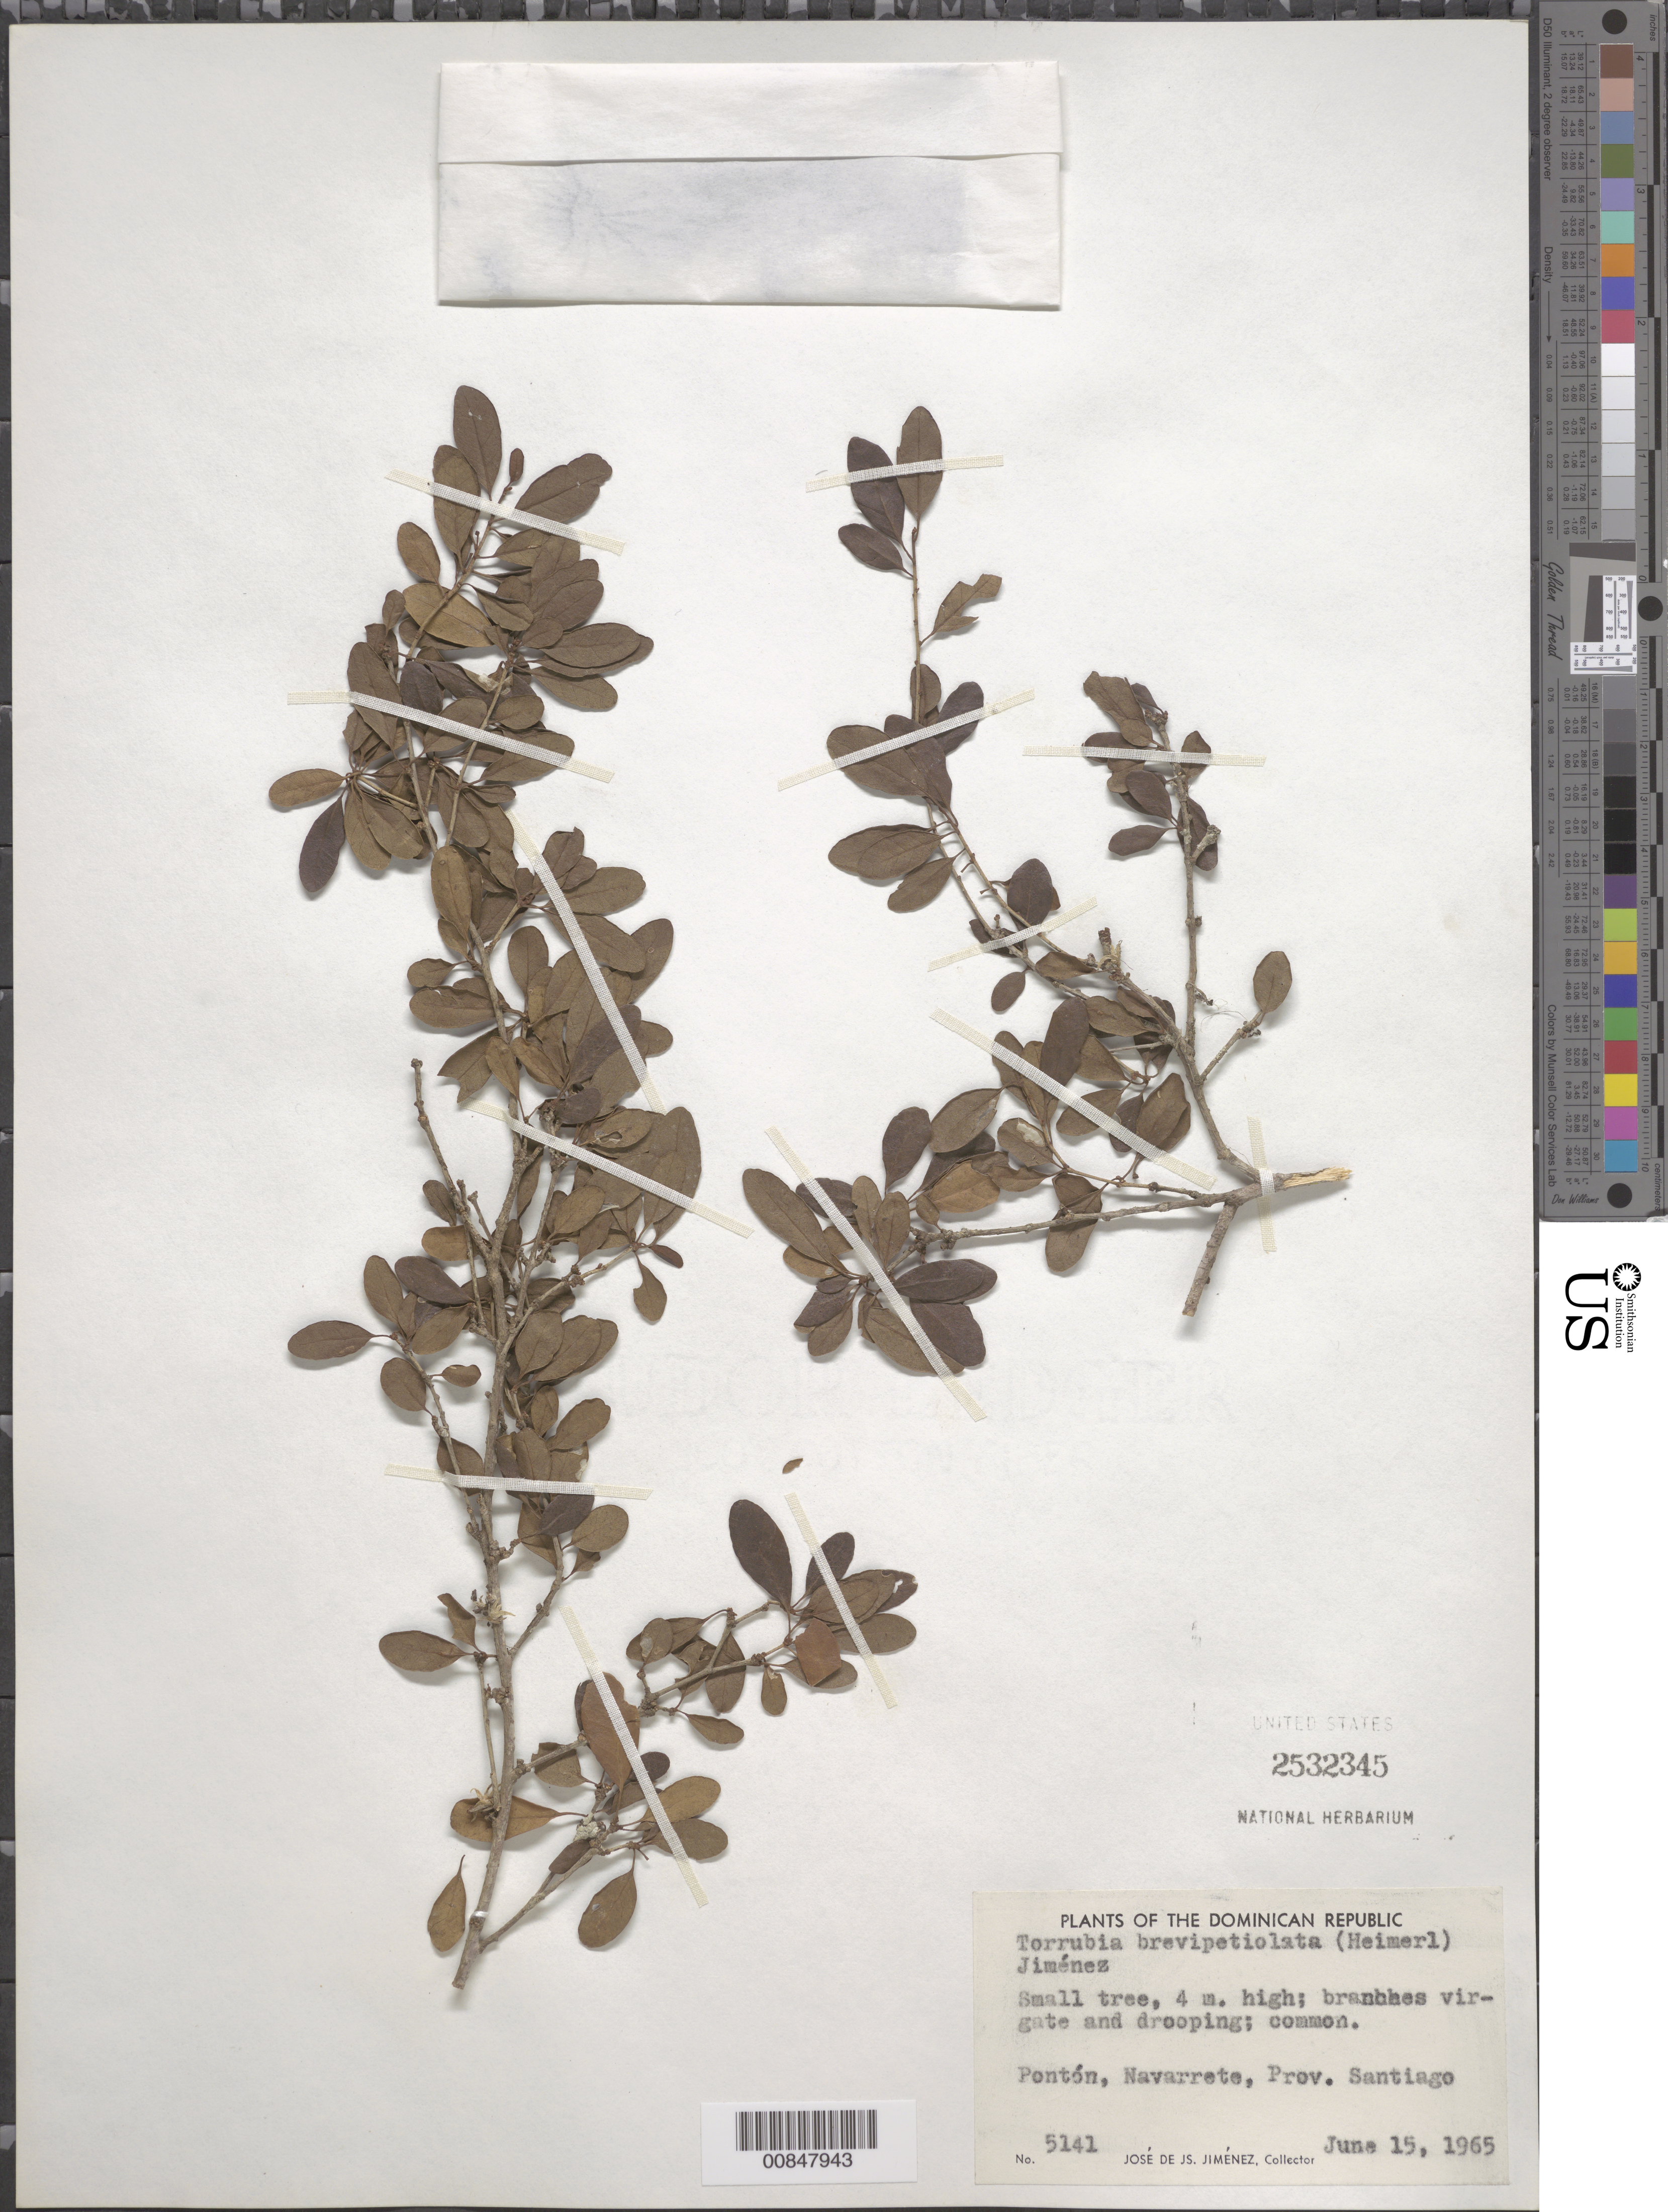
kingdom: Plantae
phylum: Tracheophyta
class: Magnoliopsida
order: Caryophyllales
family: Nyctaginaceae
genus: Guapira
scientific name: Guapira brevipetiolata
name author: (Heimerl) Alain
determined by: Strong, Mark T., (BOT), Smithsonian Institution - National Museum of Natural History (UNITED STATES)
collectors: J. J. Jiménez Almonte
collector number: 5141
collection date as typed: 15 Jun 1965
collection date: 1965-06-15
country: Dominican Republic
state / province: Santiago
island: Hispaniola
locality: Pontón, Navarrete.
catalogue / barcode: US 2532345